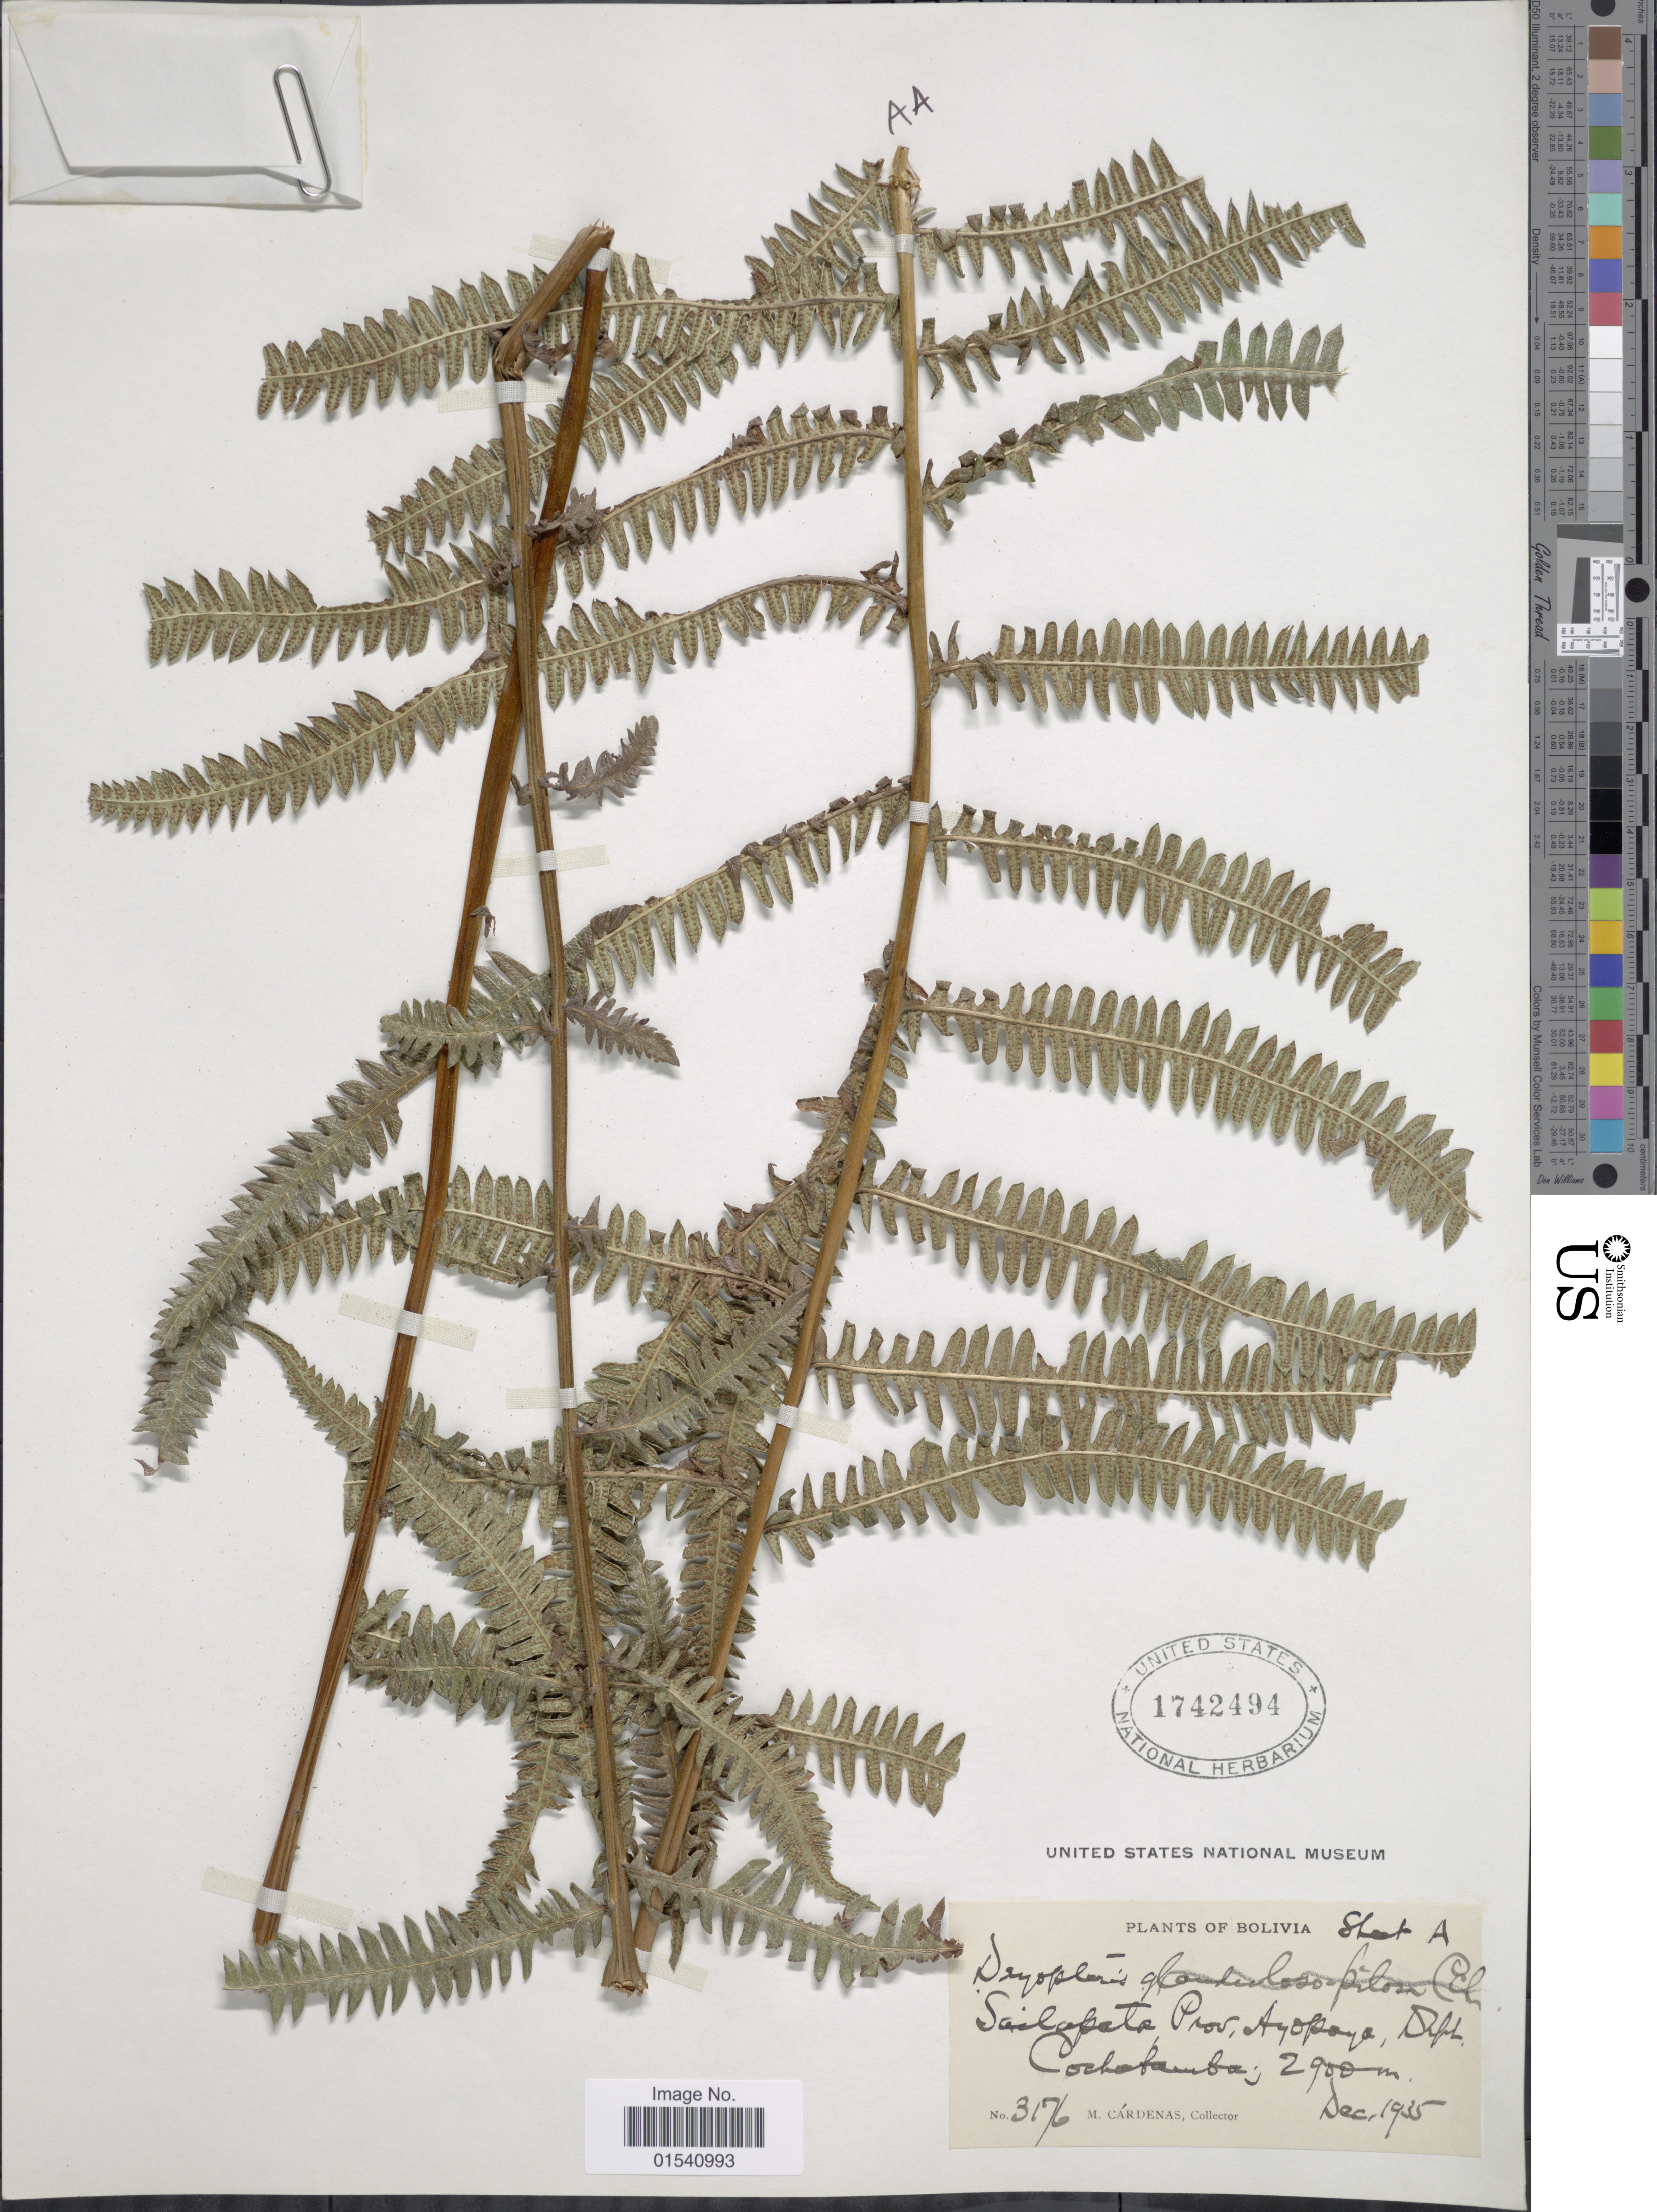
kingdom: Plantae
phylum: Tracheophyta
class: Polypodiopsida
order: Polypodiales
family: Thelypteridaceae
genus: Amauropelta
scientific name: Amauropelta rufa (Poir.) comb. nov., ined 2015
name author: (Poir.)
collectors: M. Cárdenas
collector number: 3176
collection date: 1935-12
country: Bolivia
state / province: Cochabamba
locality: Sailapota; Prov. Ayopaya, Dept. Cochabamba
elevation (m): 2900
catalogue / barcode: US 1742494